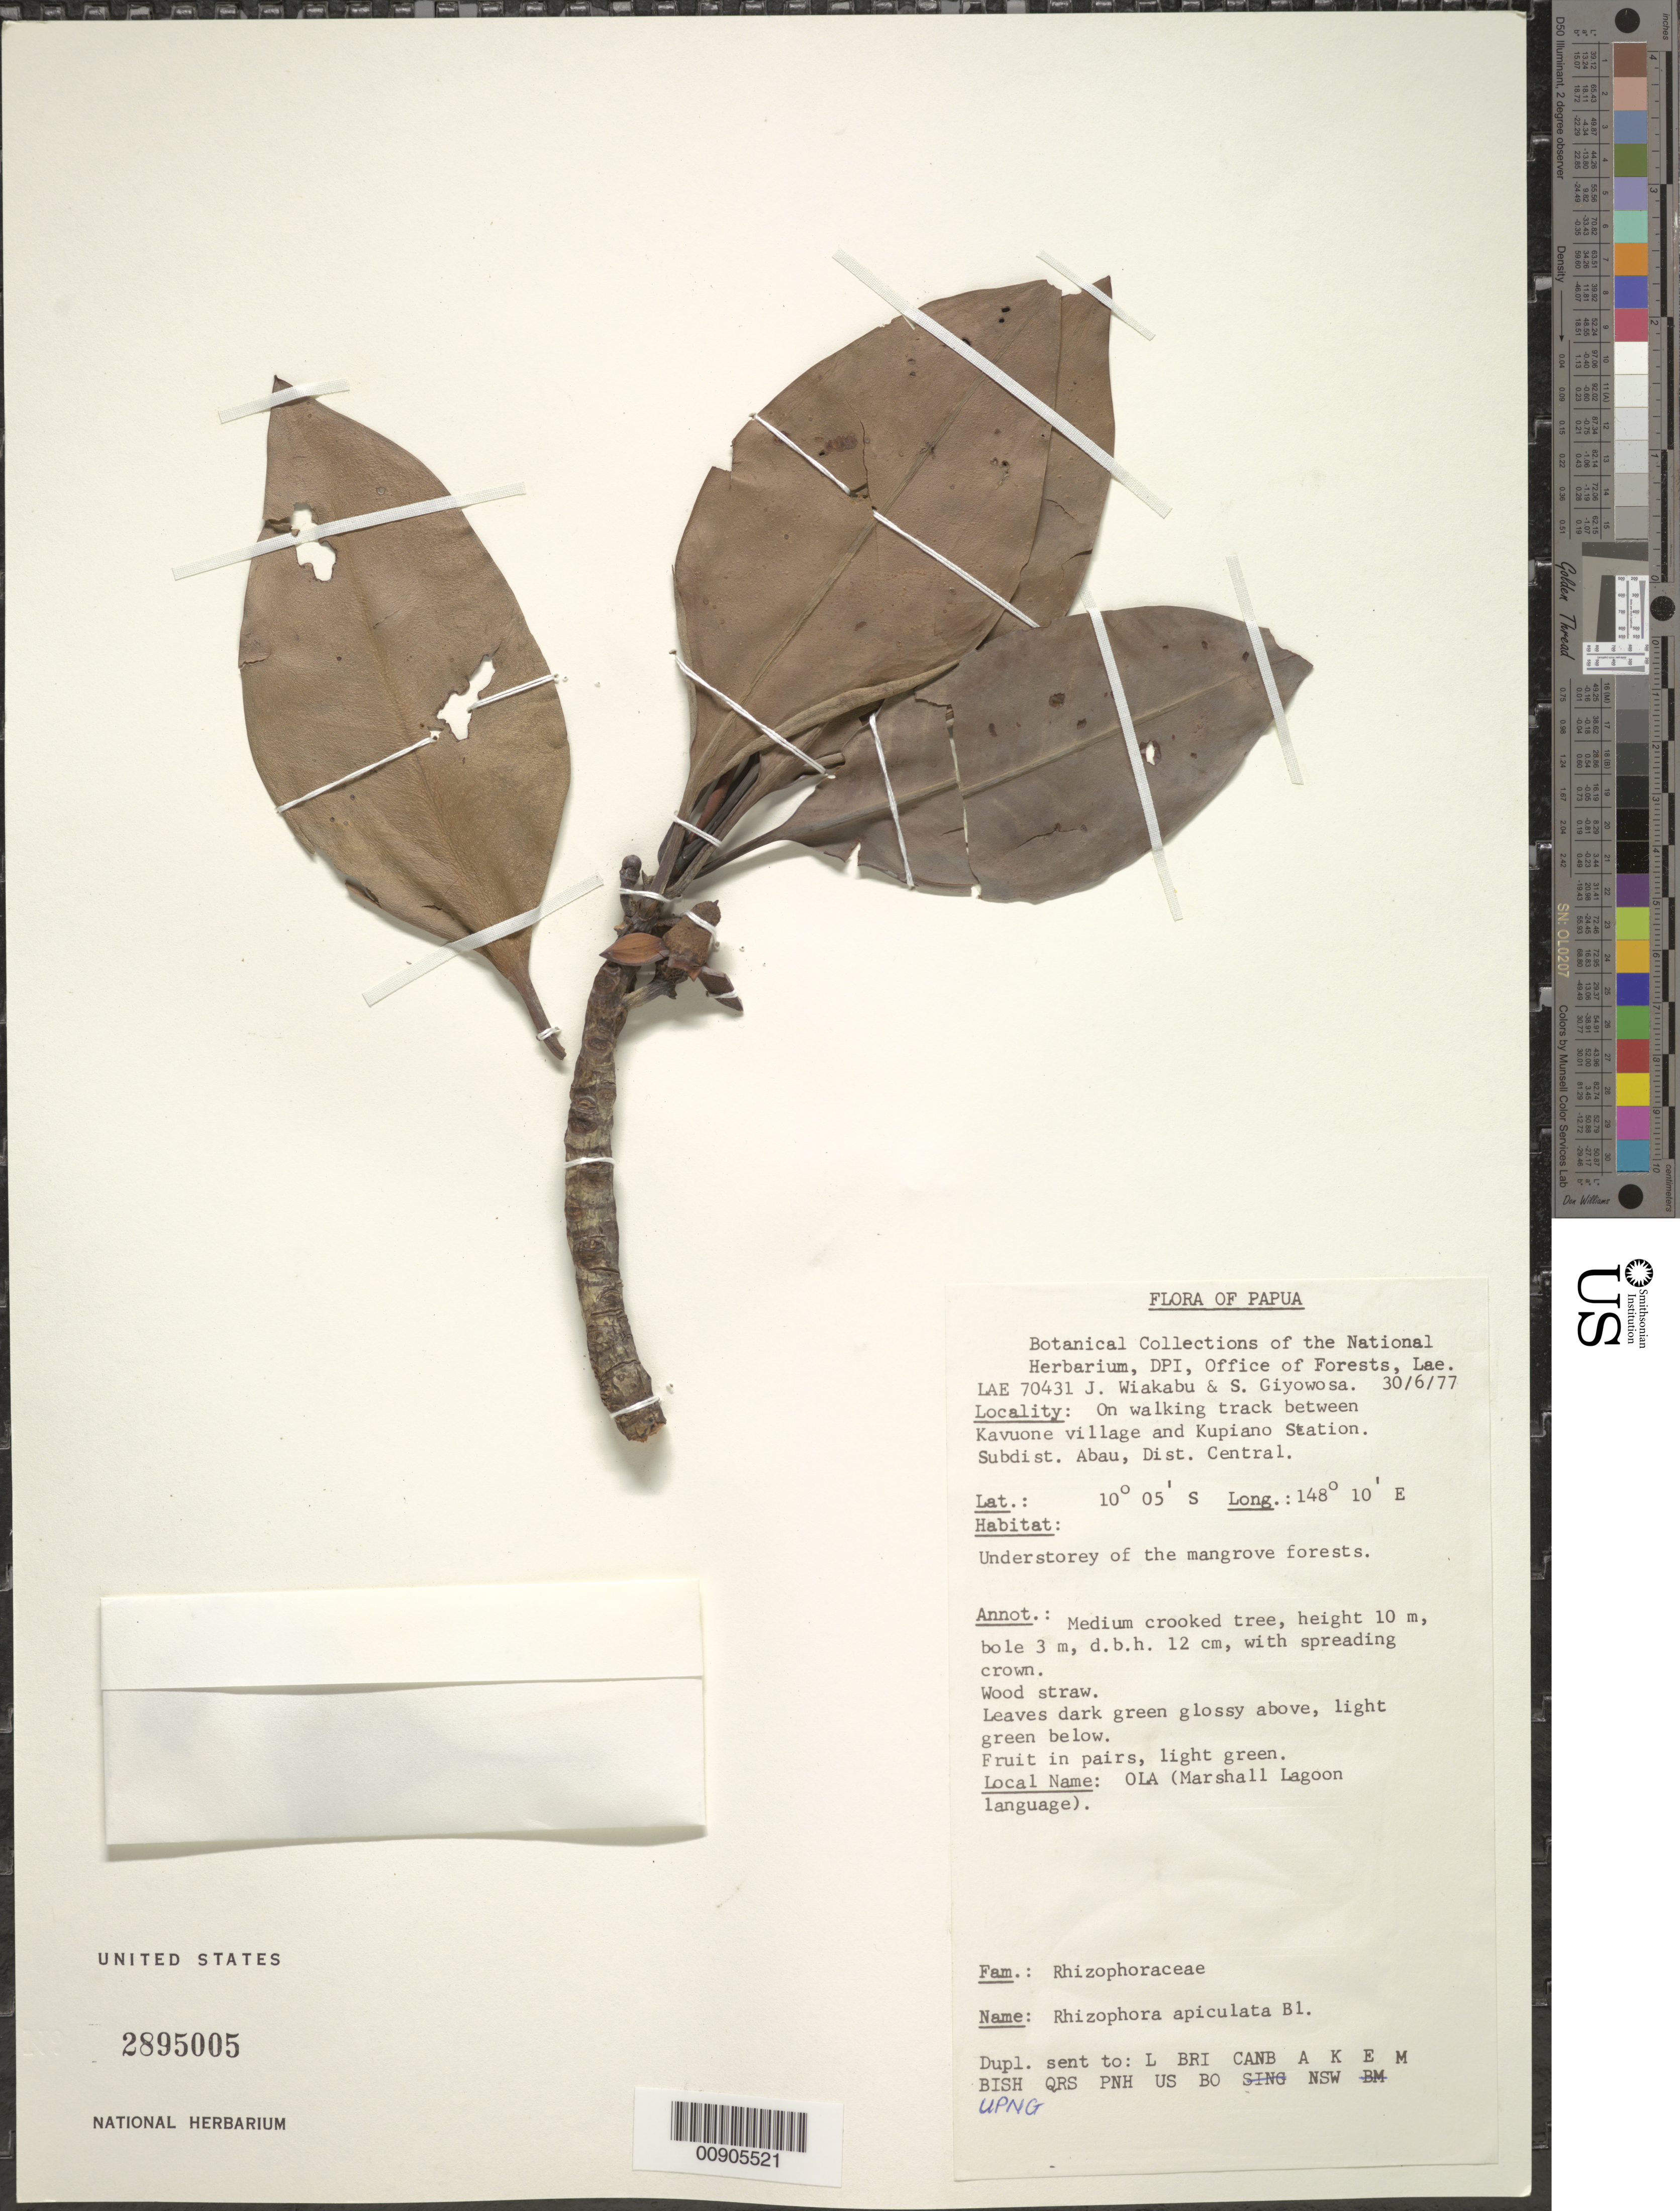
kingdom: Plantae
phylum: Tracheophyta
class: Magnoliopsida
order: Malpighiales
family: Rhizophoraceae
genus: Rhizophora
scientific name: Rhizophora apiculata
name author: Blume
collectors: J. Wiakabu & S. Giyowosa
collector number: LAE 70431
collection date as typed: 30 Jun 1977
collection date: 1977-06-30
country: Papua New Guinea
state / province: Central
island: New Guinea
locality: On walking track between Kavuone village and Kupiano Station.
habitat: Understroey of thhe mangrove forests.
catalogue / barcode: US 2895005